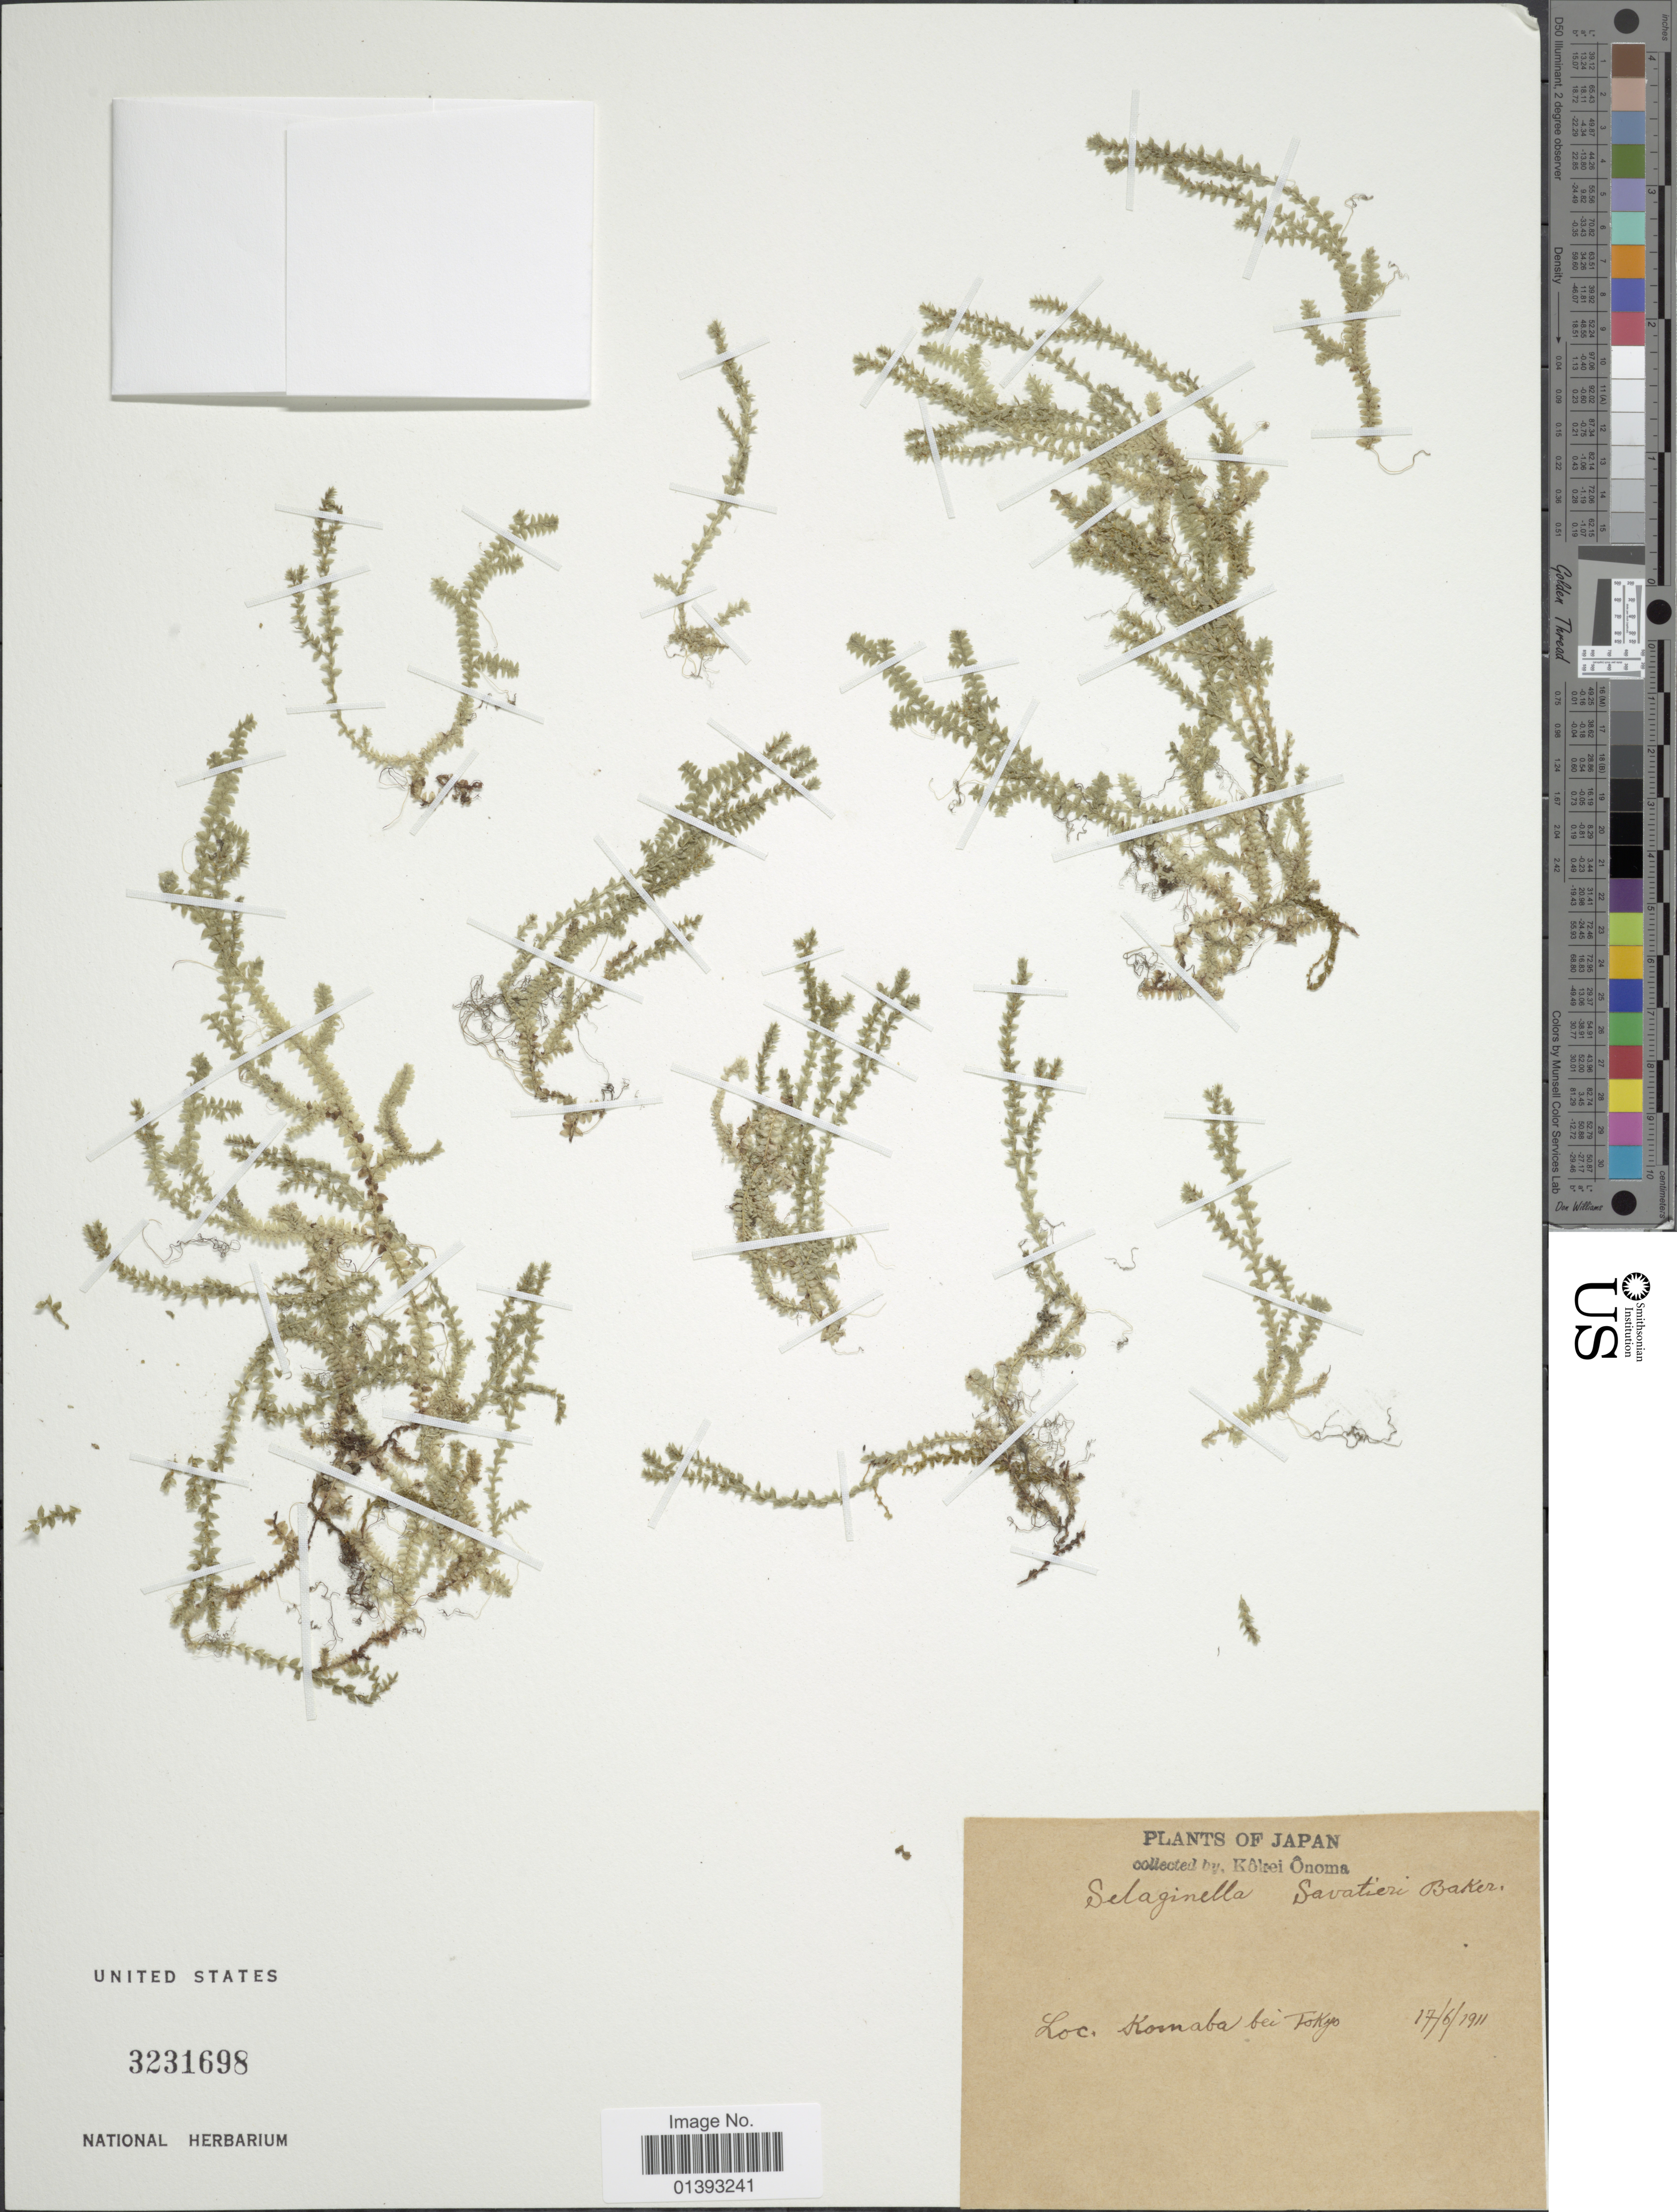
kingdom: Plantae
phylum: Tracheophyta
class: Lycopodiopsida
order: Selaginellales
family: Selaginellaceae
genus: Selaginella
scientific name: Selaginella savatieri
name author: Baker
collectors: K. Onoma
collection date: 1911-06-17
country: Japan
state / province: Tokyo, Federal City of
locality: Kornaba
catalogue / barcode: US 3231698